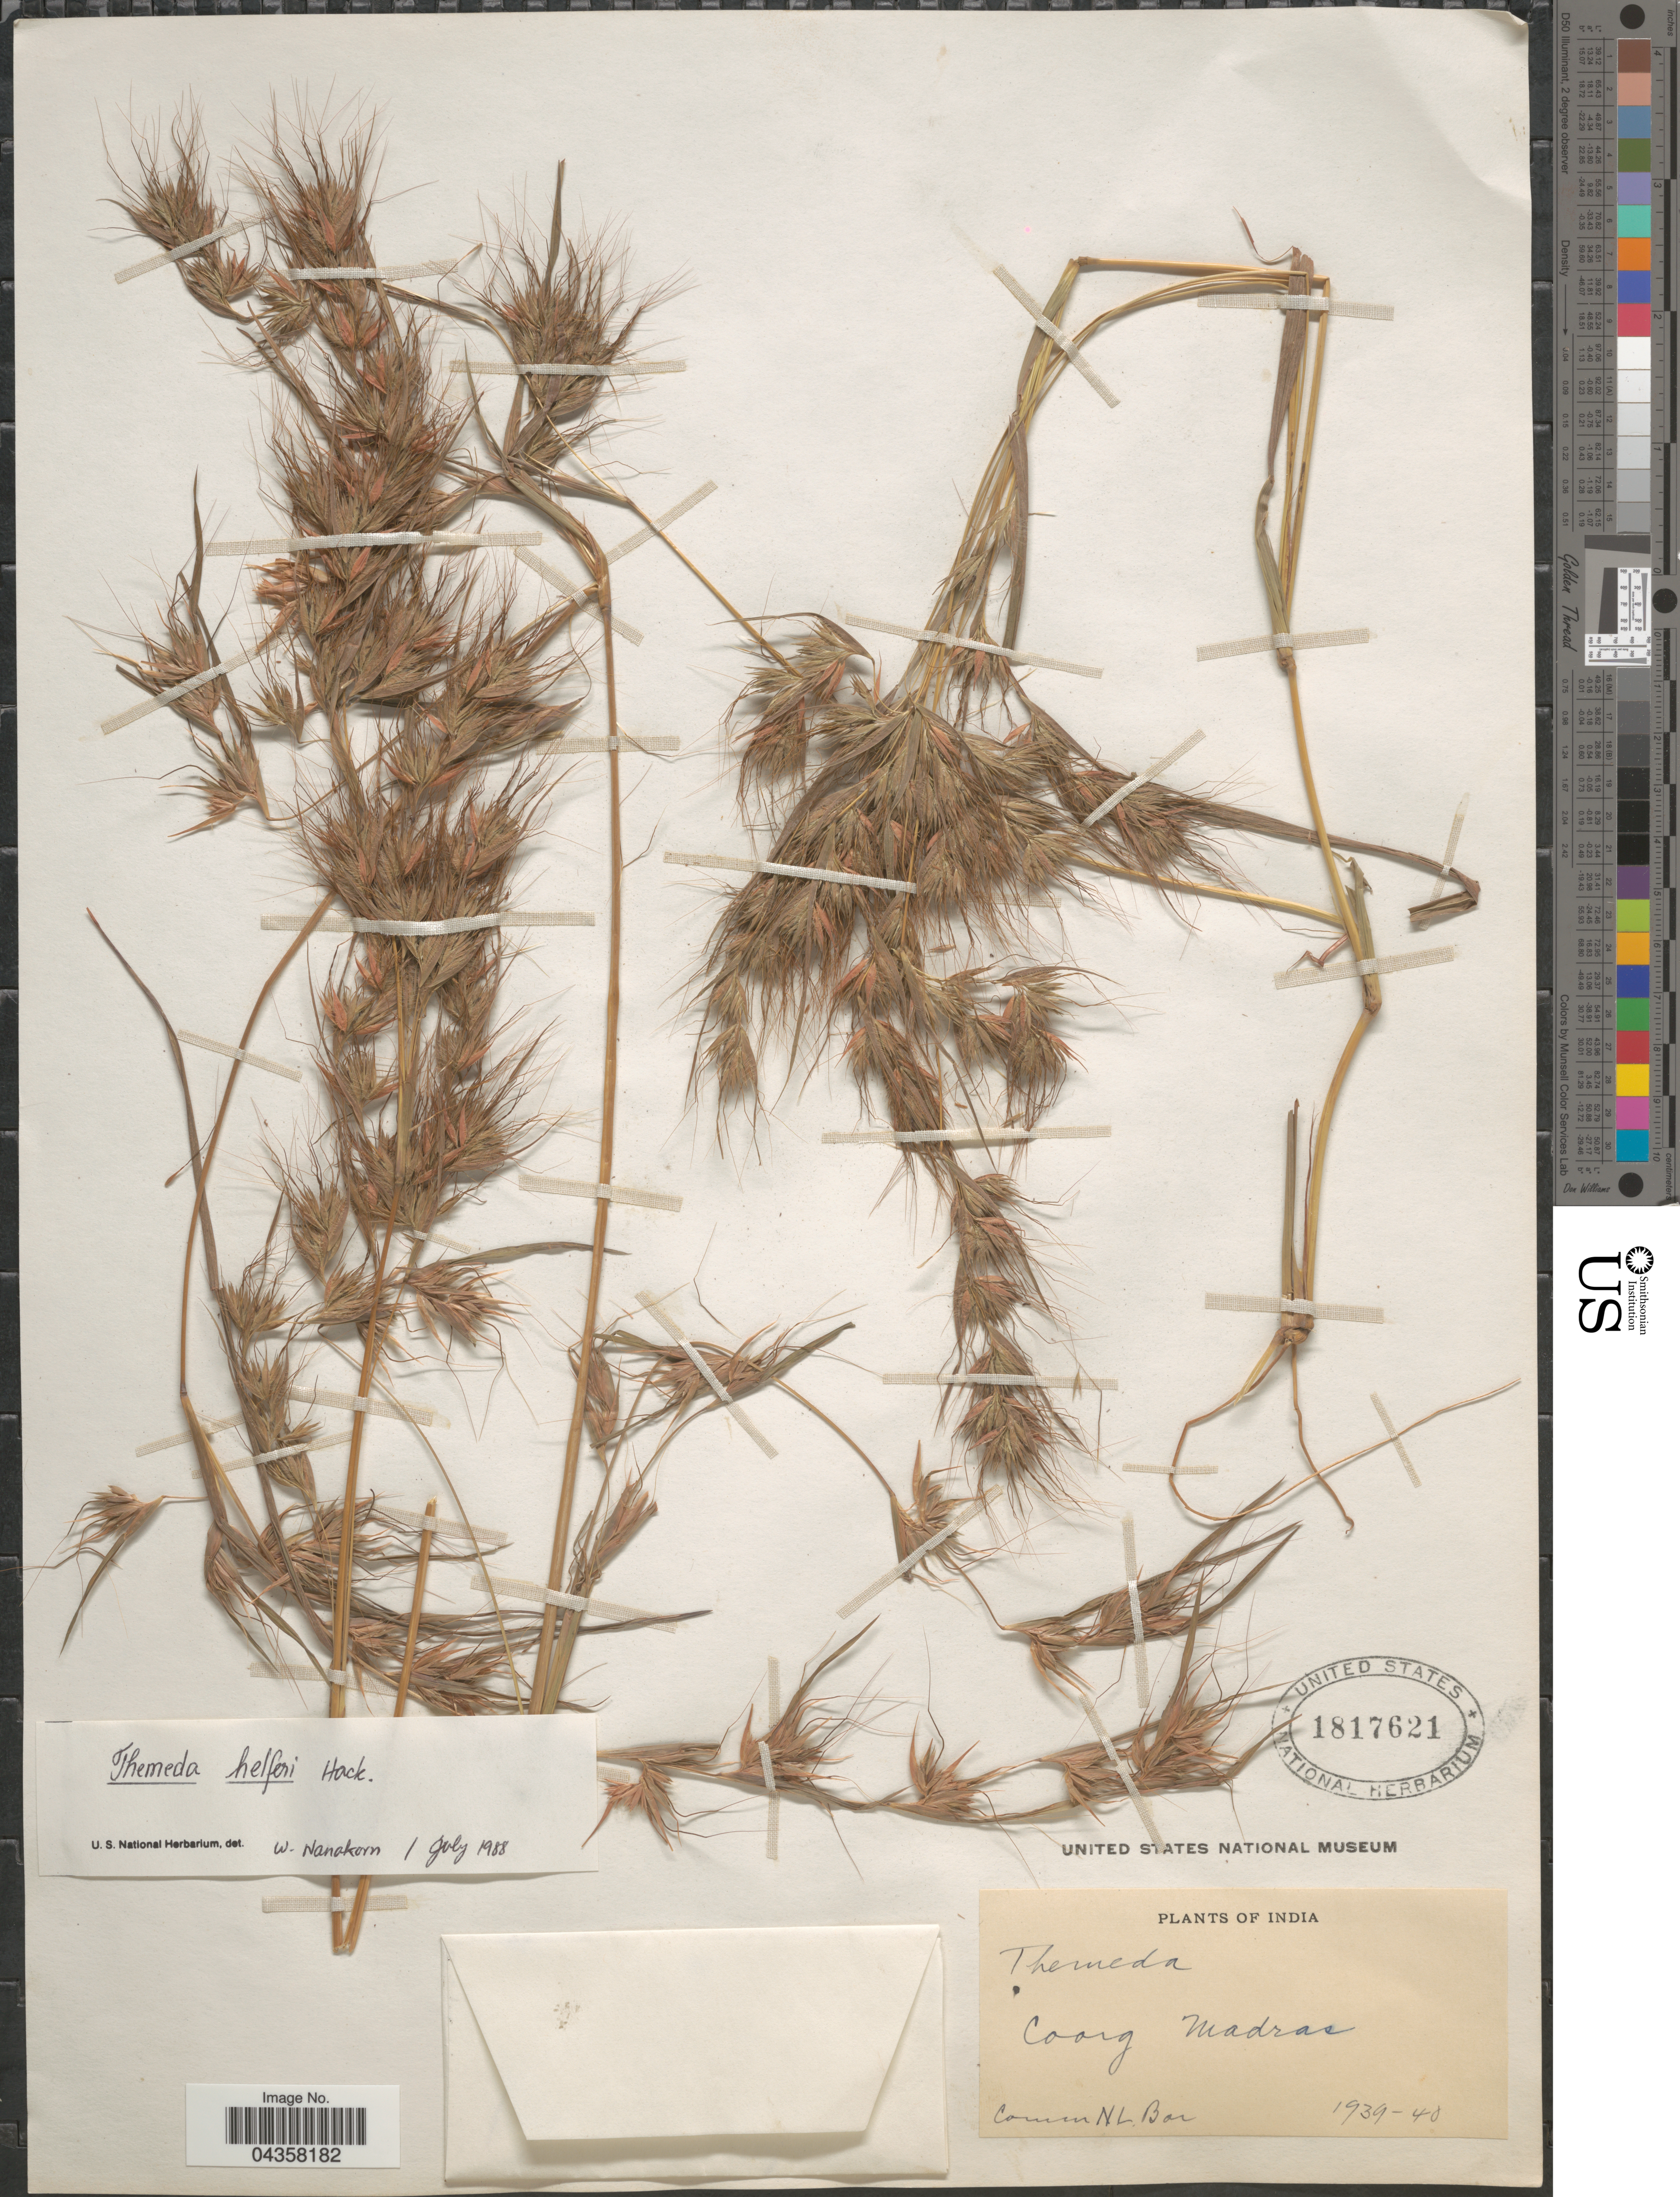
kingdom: Plantae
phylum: Tracheophyta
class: Liliopsida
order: Poales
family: Poaceae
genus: Themeda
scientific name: Themeda helferi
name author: Hack. in A. DC.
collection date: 1939/1940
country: India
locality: Coorg Madras.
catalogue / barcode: US 1817621